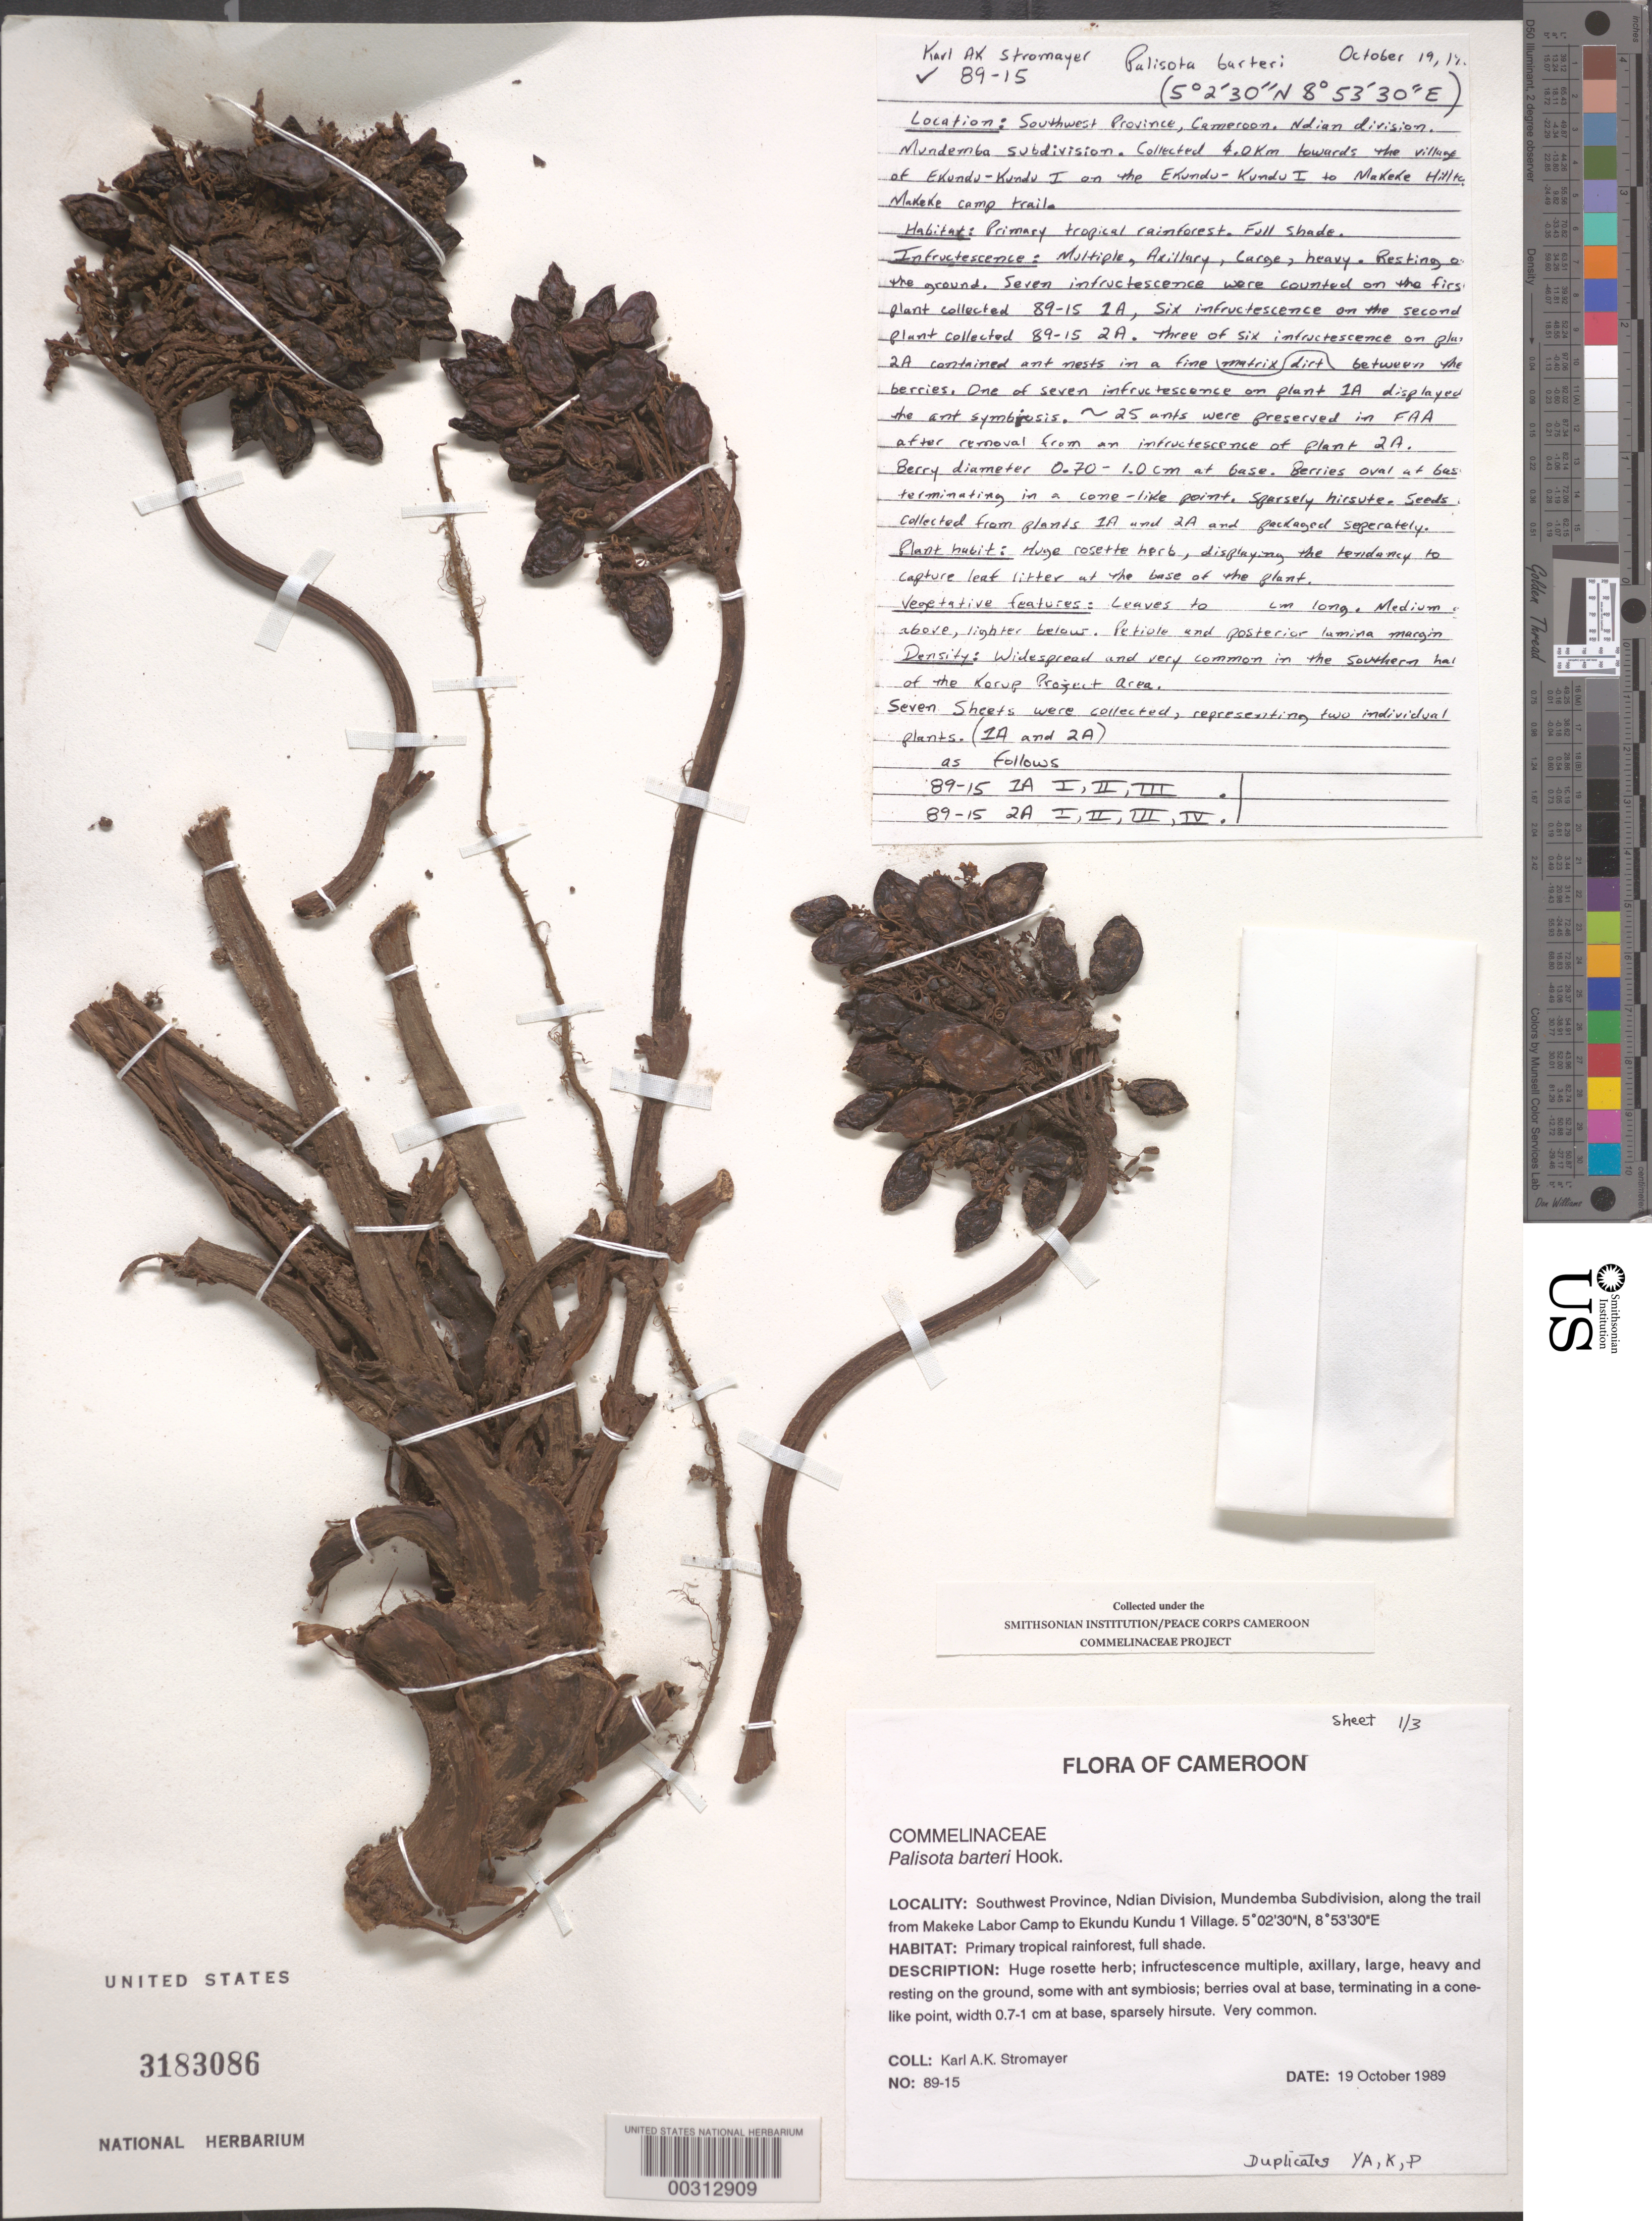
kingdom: Plantae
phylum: Tracheophyta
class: Liliopsida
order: Commelinales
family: Commelinaceae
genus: Palisota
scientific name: Palisota barteri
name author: Hook.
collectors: K. A. Stromayer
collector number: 89-15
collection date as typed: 19 Oct 1989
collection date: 1989-10-19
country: Cameroon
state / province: Sud-Ouest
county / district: Ndian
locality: Ndian div, mundemba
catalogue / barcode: US 3183086